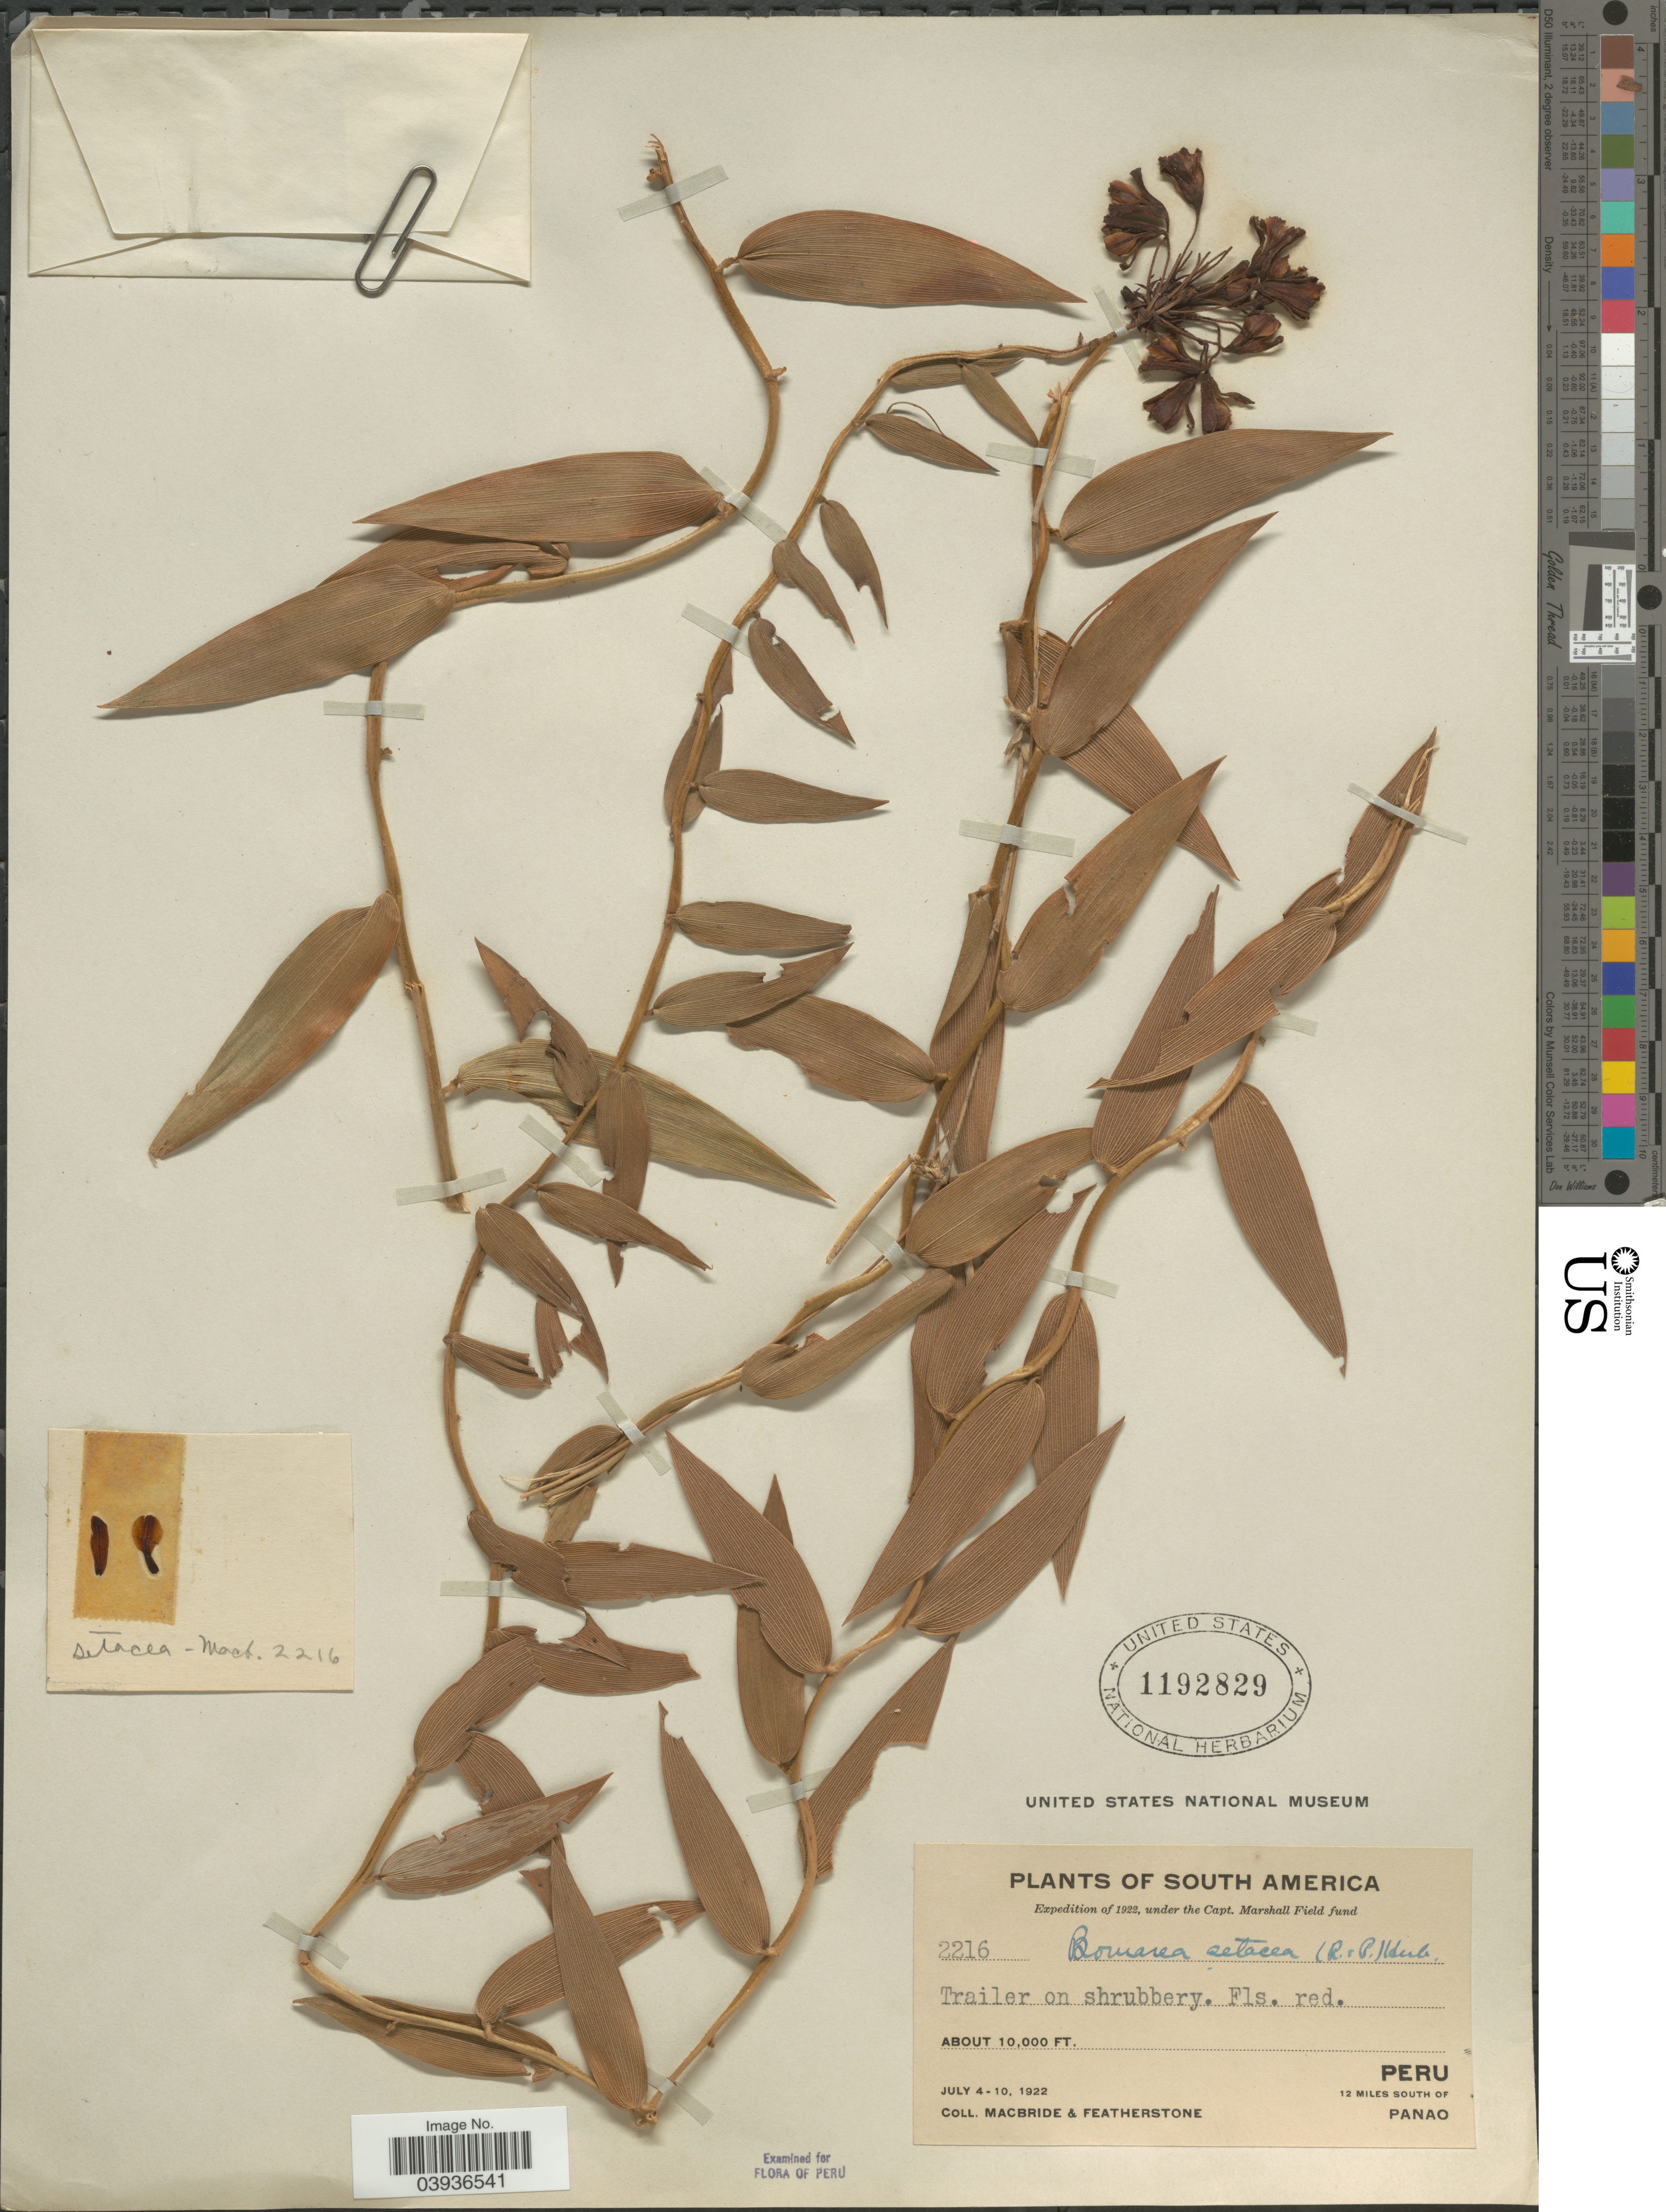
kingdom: Plantae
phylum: Tracheophyta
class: Liliopsida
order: Liliales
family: Alstroemeriaceae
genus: Bomarea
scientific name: Bomarea setacea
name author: (Ruiz & Pav.) Herb.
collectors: Macbride, -- & -. Featherstone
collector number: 2216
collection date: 1922-07-04/1922-07-10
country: Peru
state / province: Huánuco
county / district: Pachitea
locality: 12 miles south of Panao.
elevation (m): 3048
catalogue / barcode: US 1192829